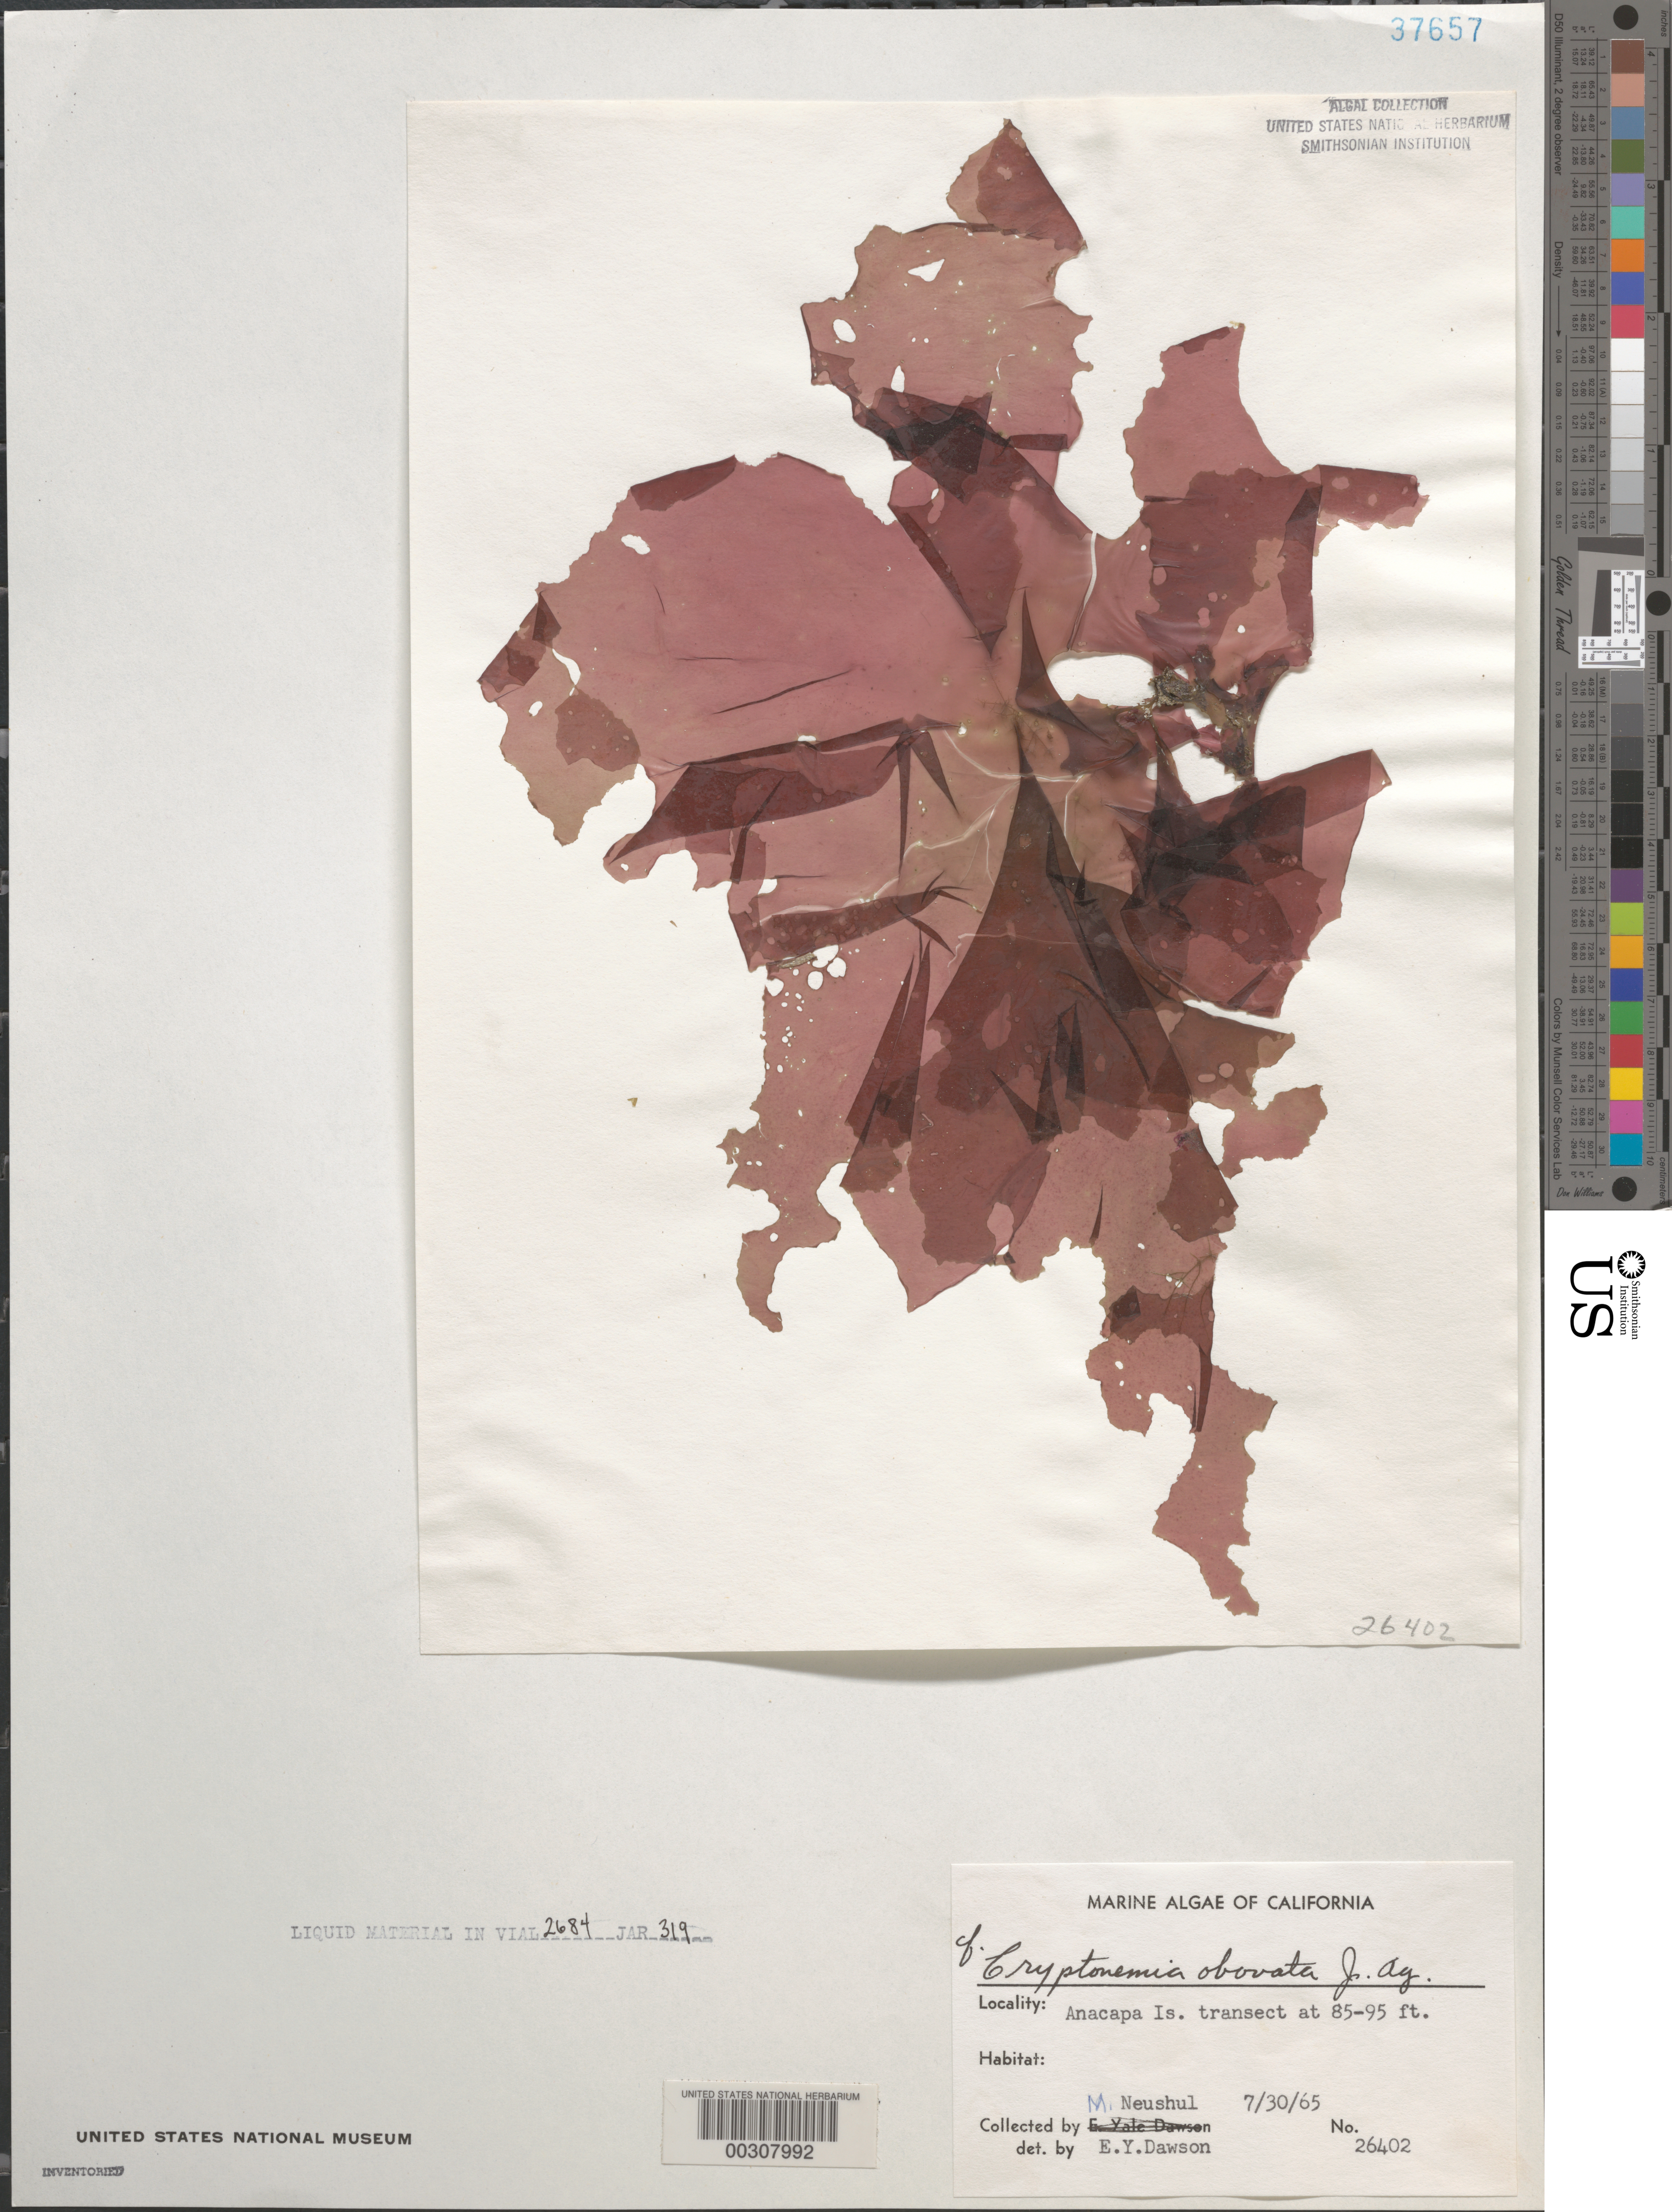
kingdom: Plantae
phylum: Rhodophyta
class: Florideophyceae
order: Halymeniales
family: Halymeniaceae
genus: Cryptonemia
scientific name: Cryptonemia obovata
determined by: Dawson, E. Y.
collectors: M. Neushul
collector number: EYD 26402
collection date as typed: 30 Jul 1965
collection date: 1965-07-30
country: United States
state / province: California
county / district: Ventura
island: Anacapa Island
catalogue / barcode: US 37657